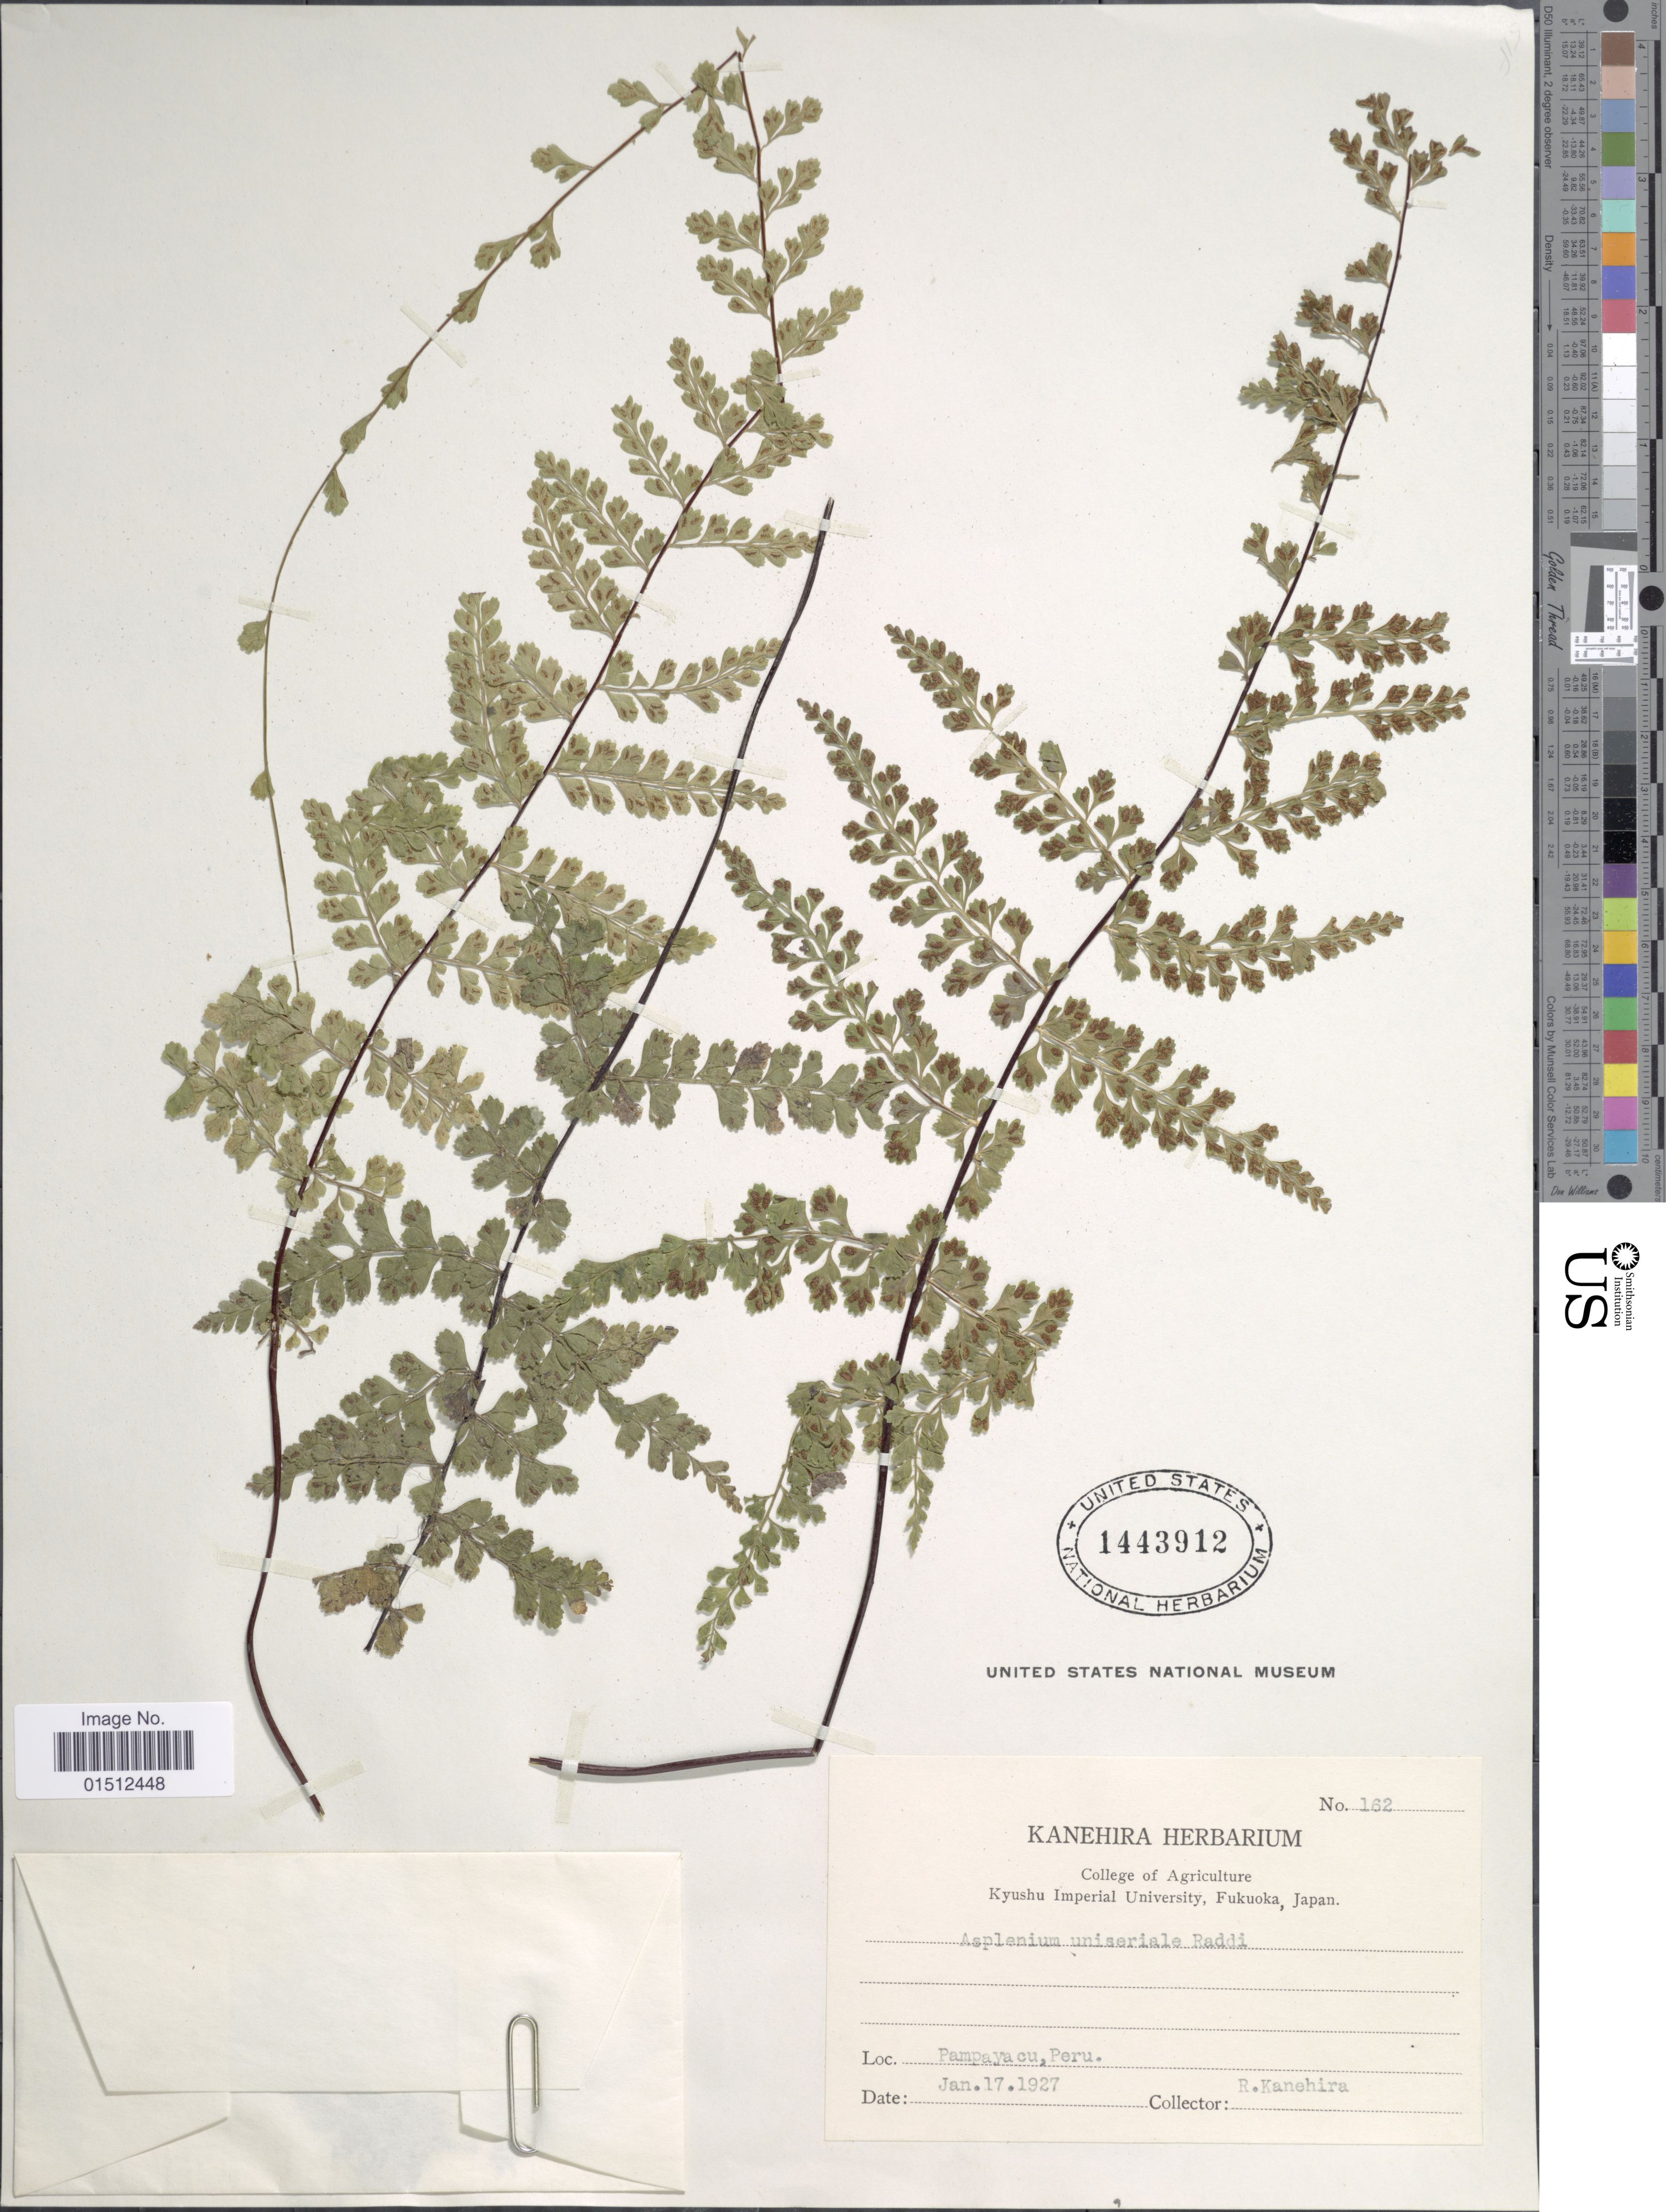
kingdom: Plantae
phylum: Tracheophyta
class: Polypodiopsida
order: Polypodiales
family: Aspleniaceae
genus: Asplenium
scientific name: Asplenium radicans var. dentatum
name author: (Klotzsch) Bonap.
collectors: R. Kanehira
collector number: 162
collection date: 1927-01-17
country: Peru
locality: Pampayacu, Peru.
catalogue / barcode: US 1443912